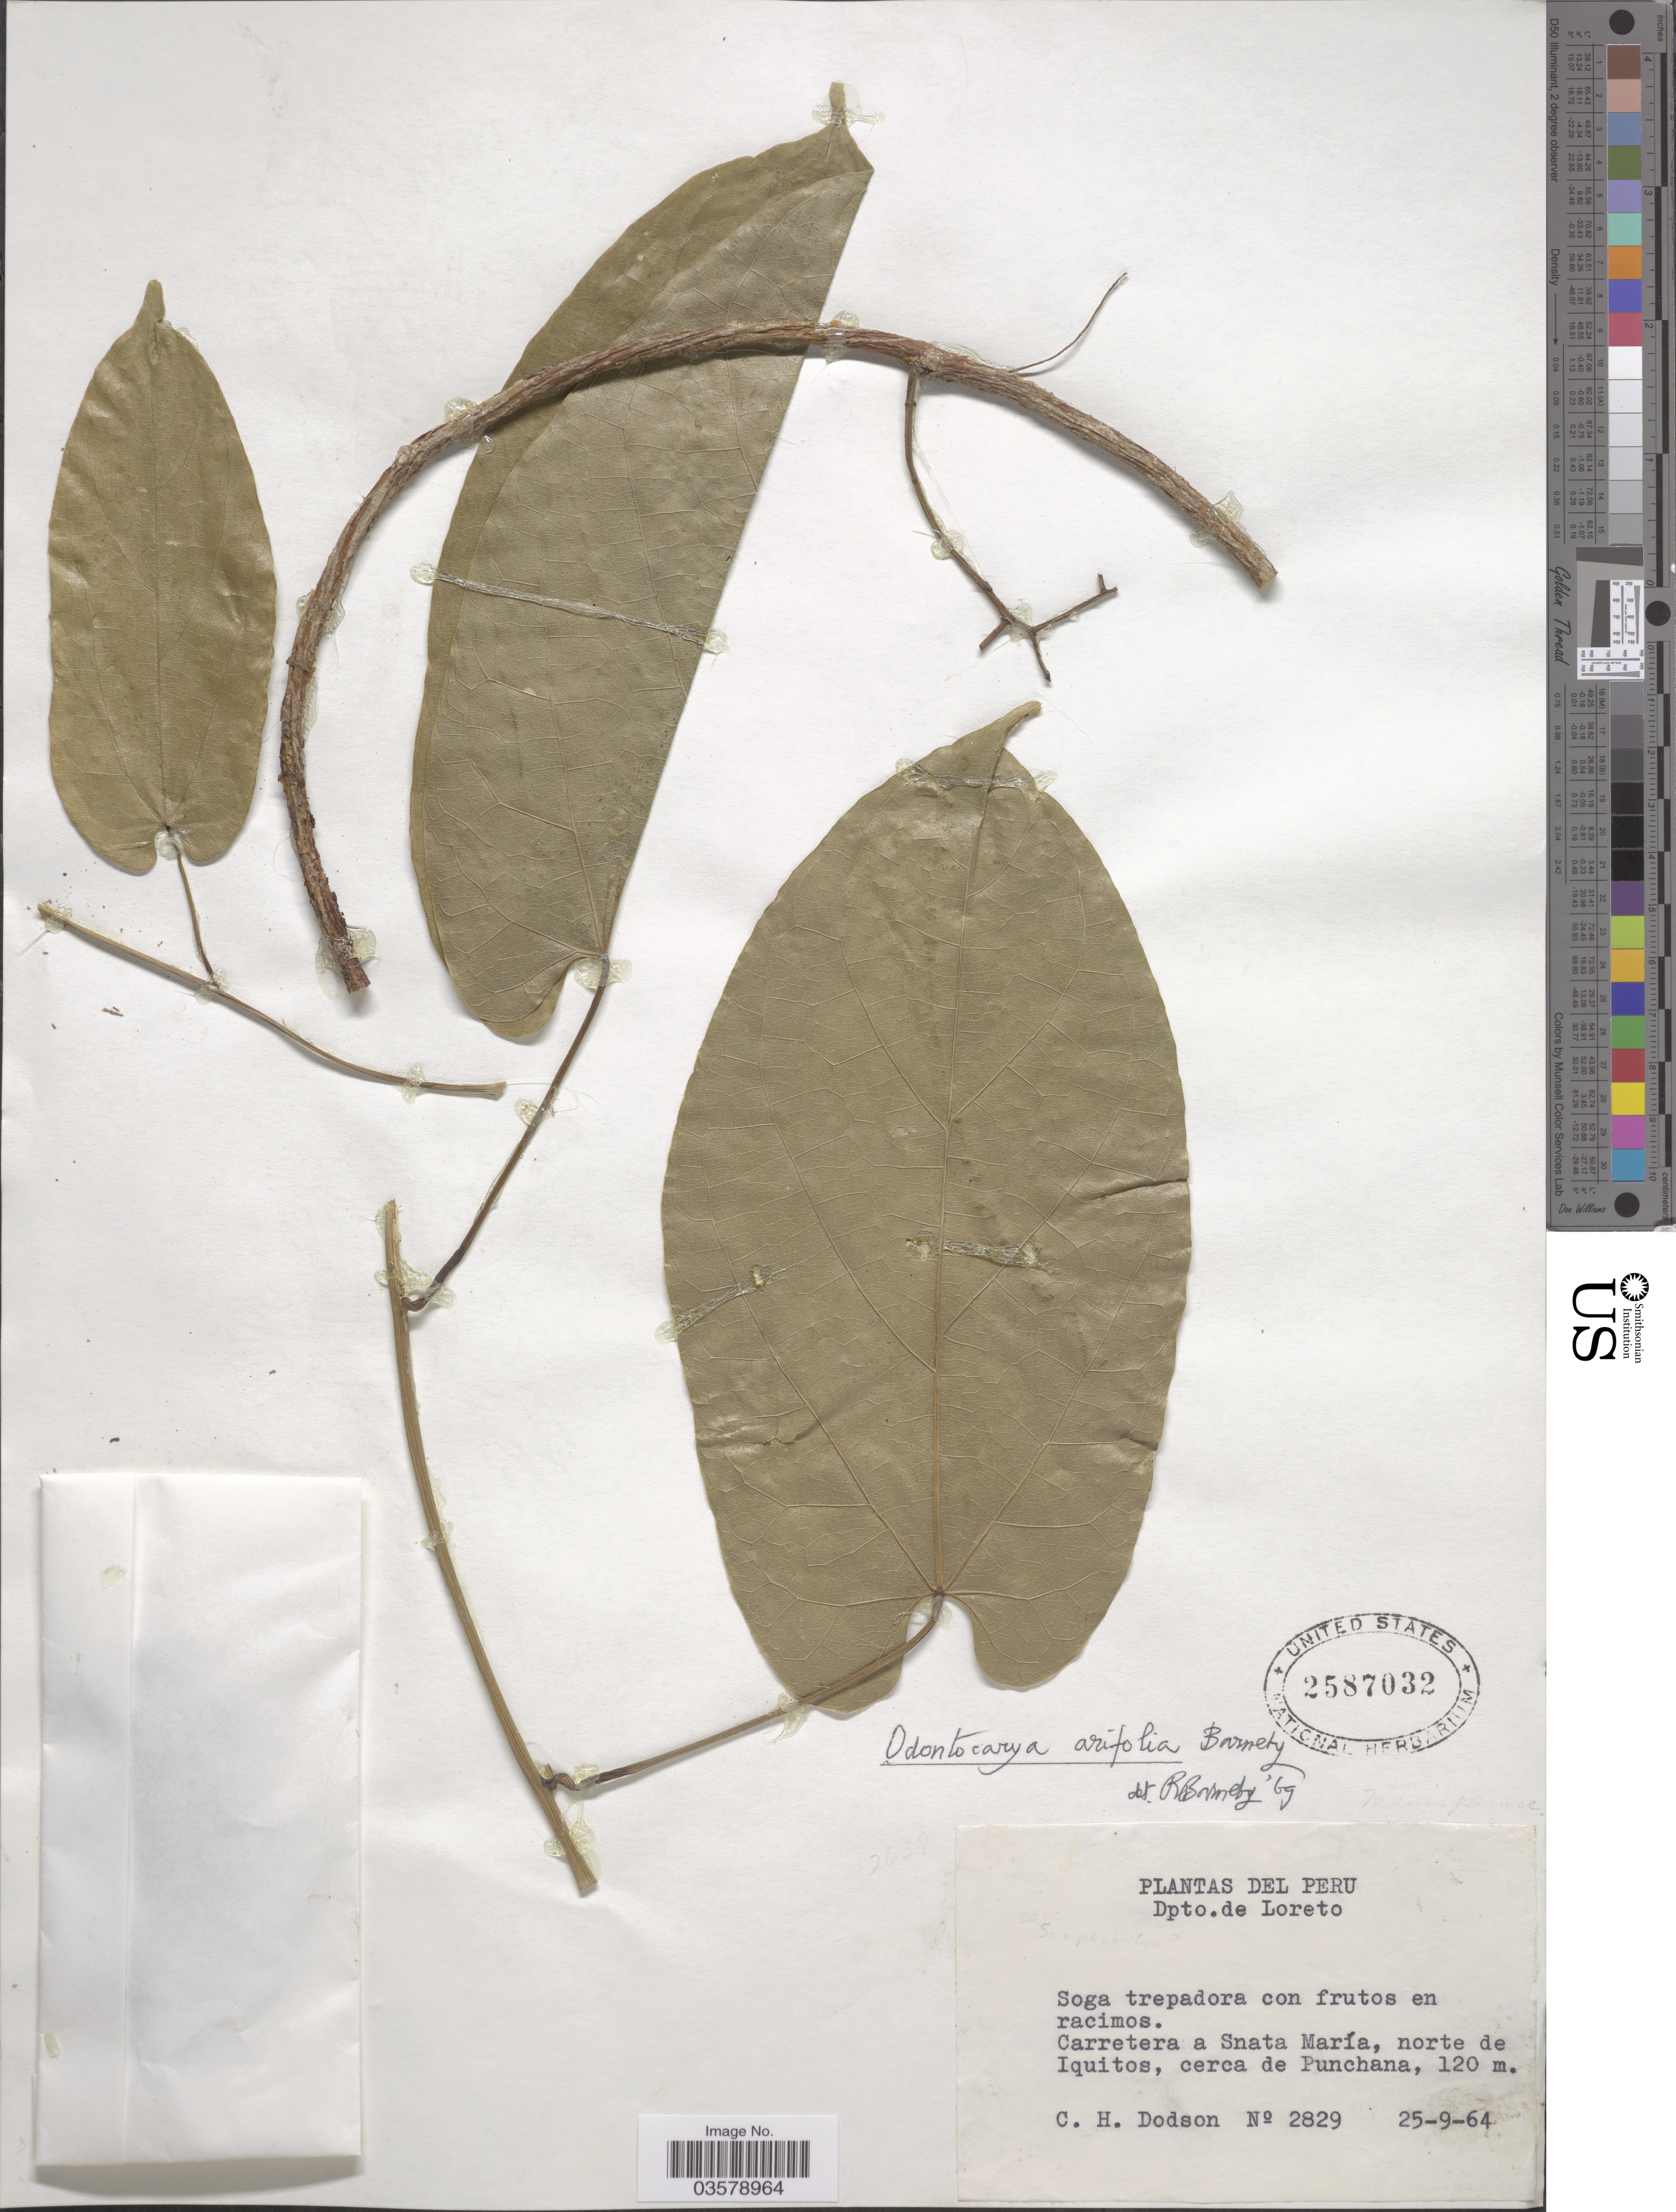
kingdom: Plantae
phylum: Tracheophyta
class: Magnoliopsida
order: Ranunculales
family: Menispermaceae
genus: Odontocarya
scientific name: Odontocarya arifolia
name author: Barneby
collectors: C. H. Dodson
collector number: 2829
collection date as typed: Transcribed d/m/y: 25/9/64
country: Peru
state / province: Loreto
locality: Dpto. de Loreto. Carretera a Snata María, norte de Iquitos, cerca de Punchana.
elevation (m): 120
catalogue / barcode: US 2587032